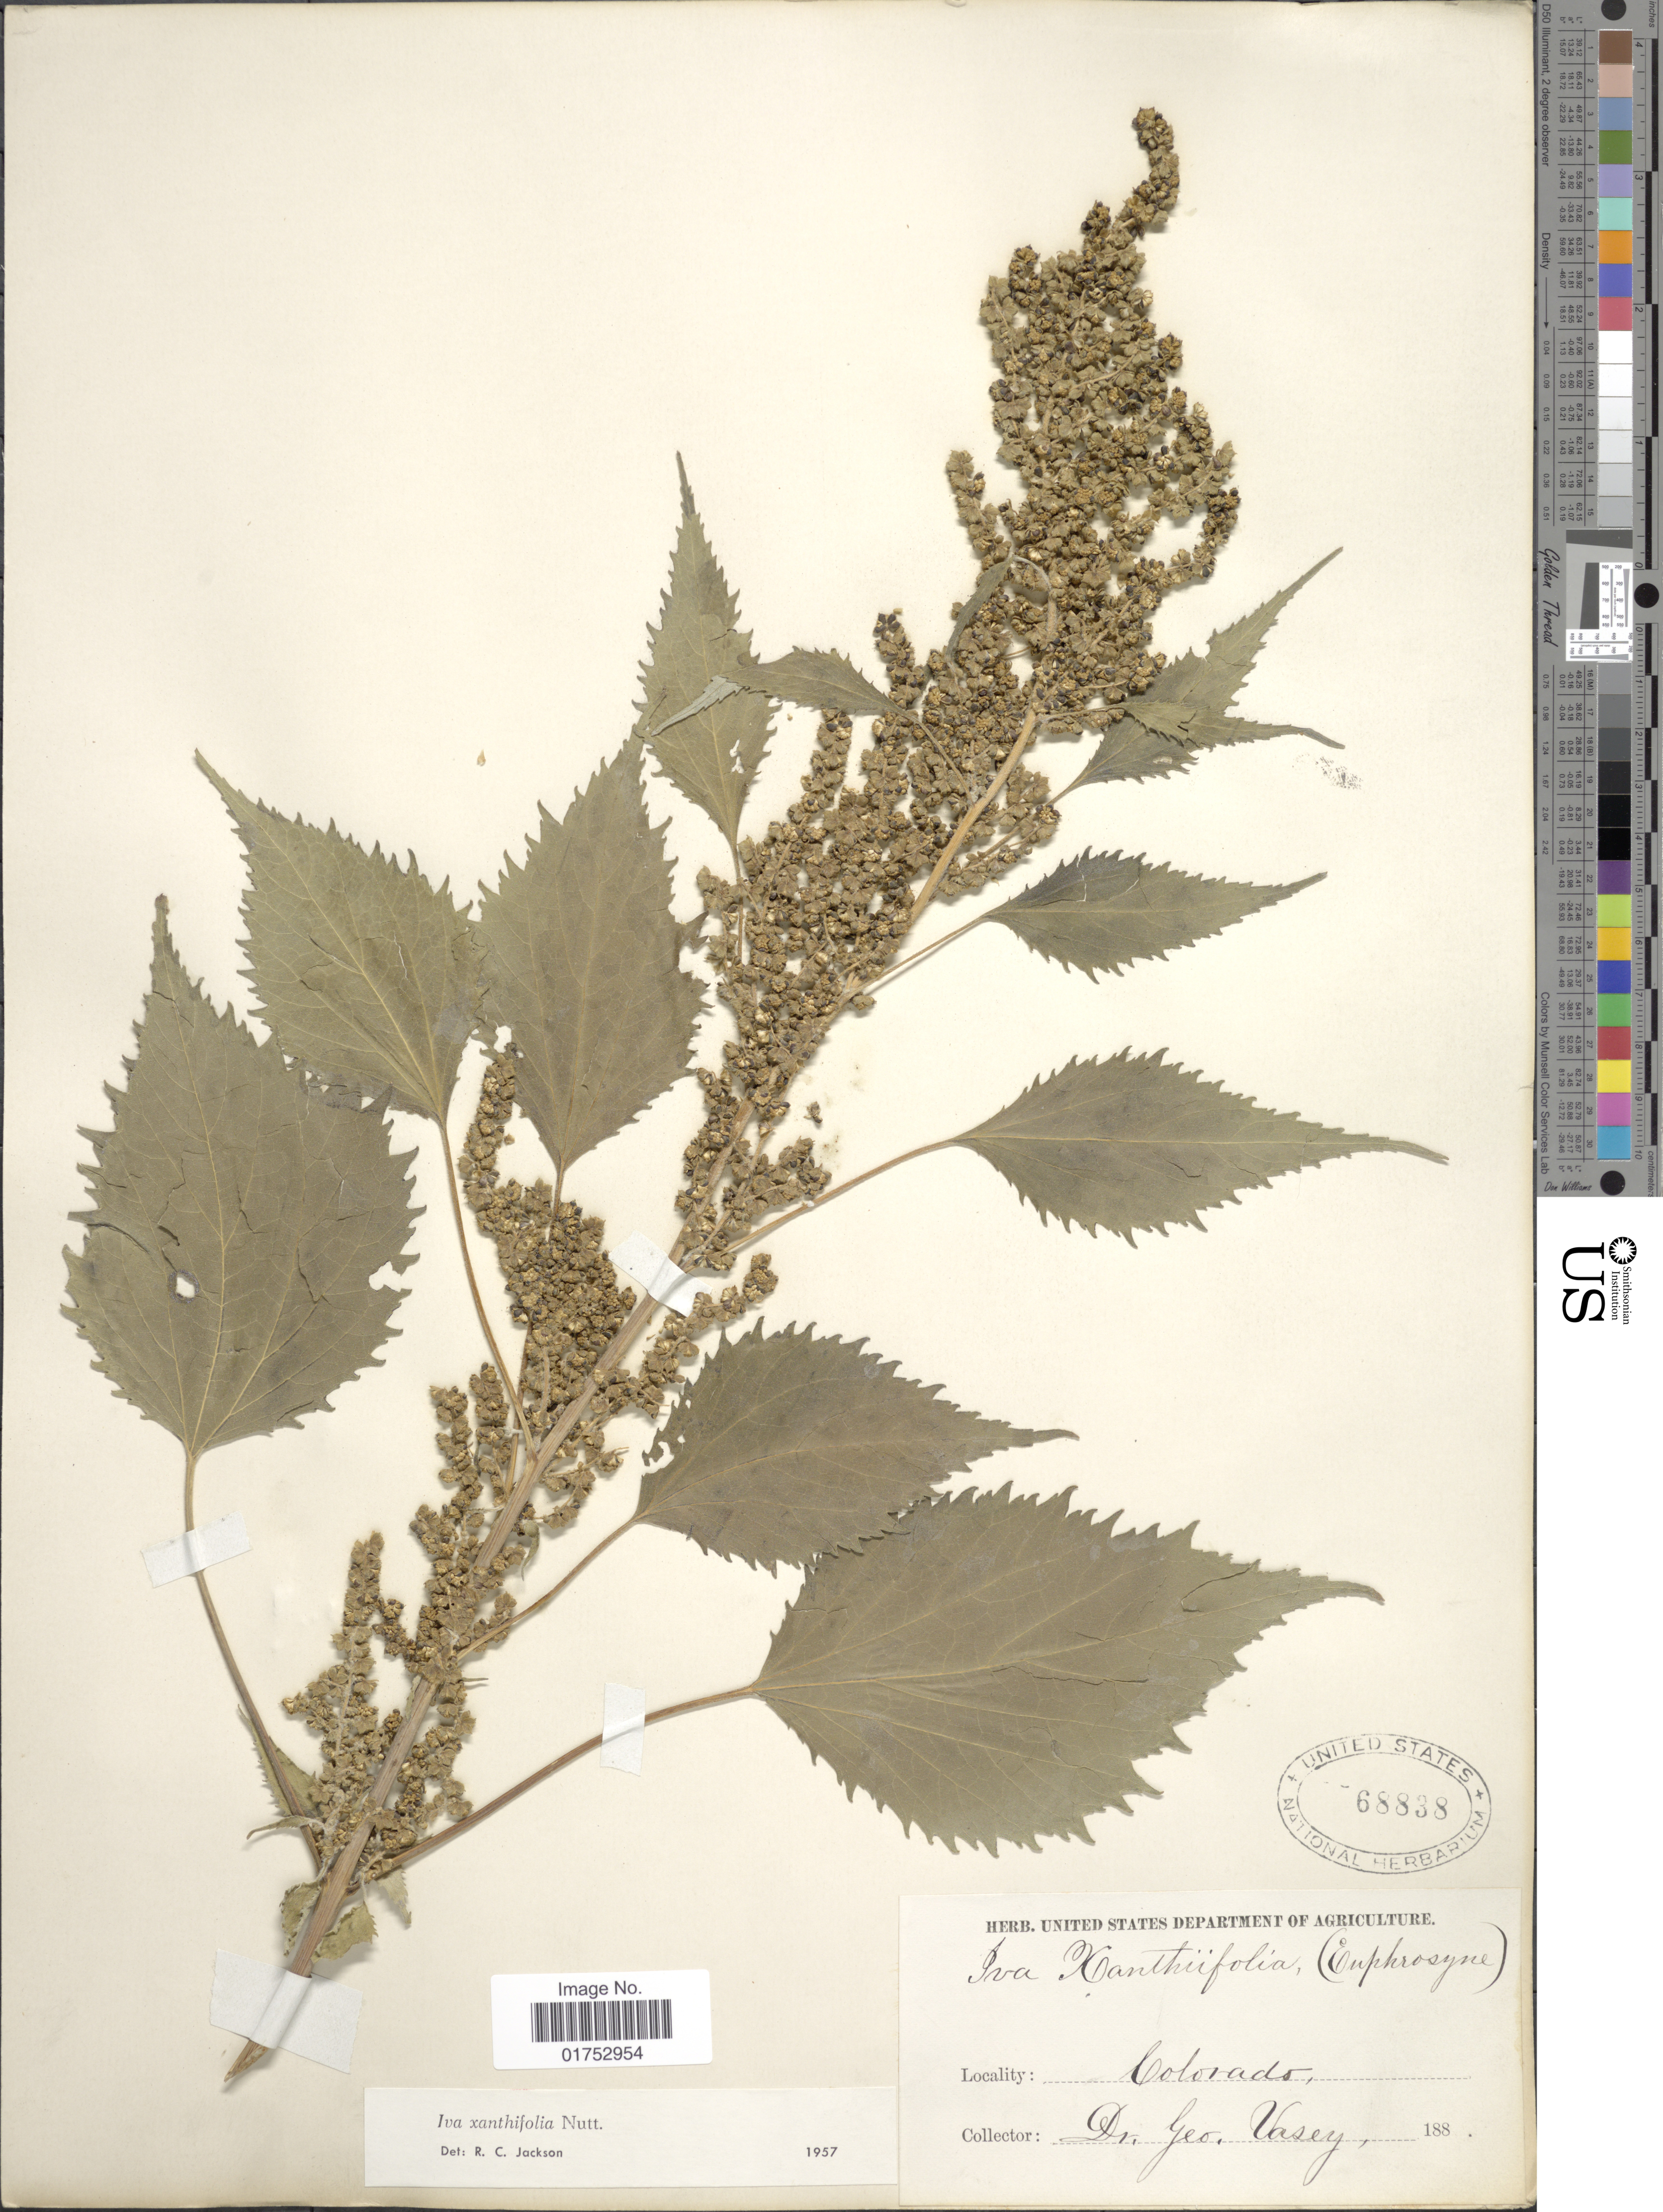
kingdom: Plantae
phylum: Tracheophyta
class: Magnoliopsida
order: Asterales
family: Asteraceae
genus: Iva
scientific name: Iva xanthifolia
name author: Nutt.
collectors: G. Vasey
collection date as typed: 188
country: United States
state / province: Colorado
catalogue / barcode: US 68838